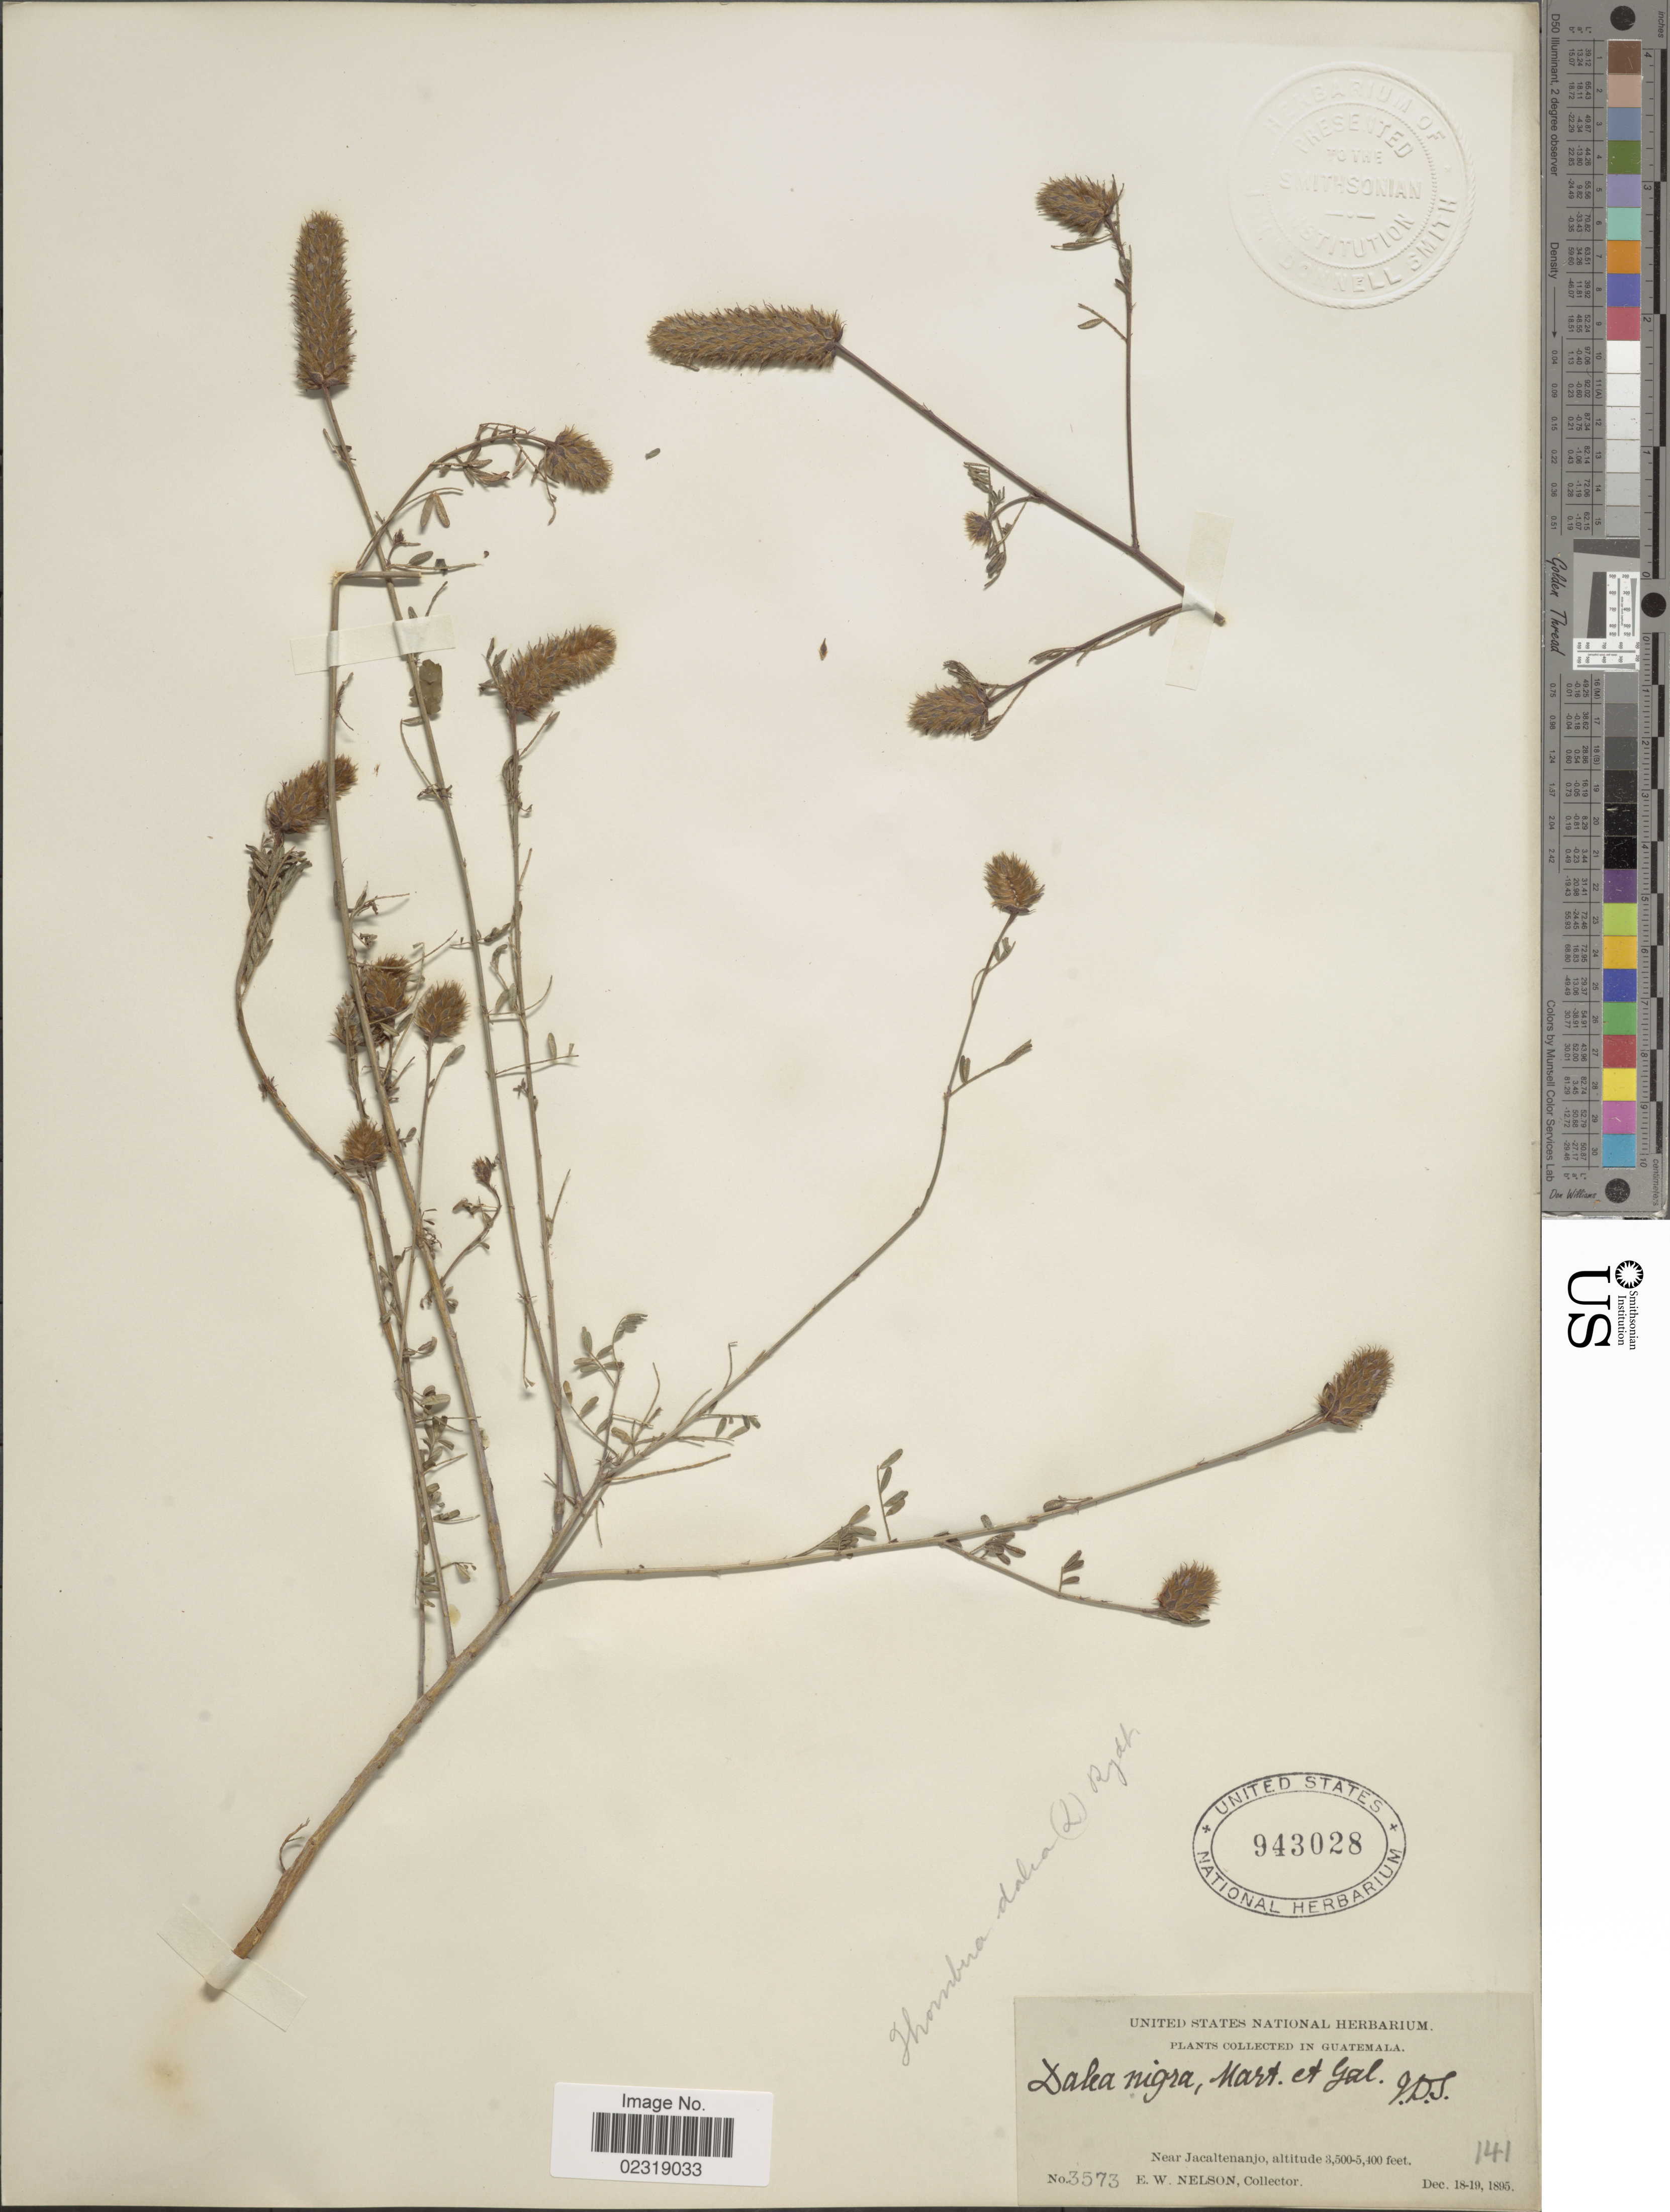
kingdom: Plantae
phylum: Tracheophyta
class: Magnoliopsida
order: Fabales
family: Fabaceae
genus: Dalea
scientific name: Dalea cliffortiana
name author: Willd.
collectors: E. W. Nelson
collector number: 3573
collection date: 1895-12-18/1895-12-19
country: Guatemala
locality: Guatemala, Near Jacaltenanjo.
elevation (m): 3500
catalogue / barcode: US 943028